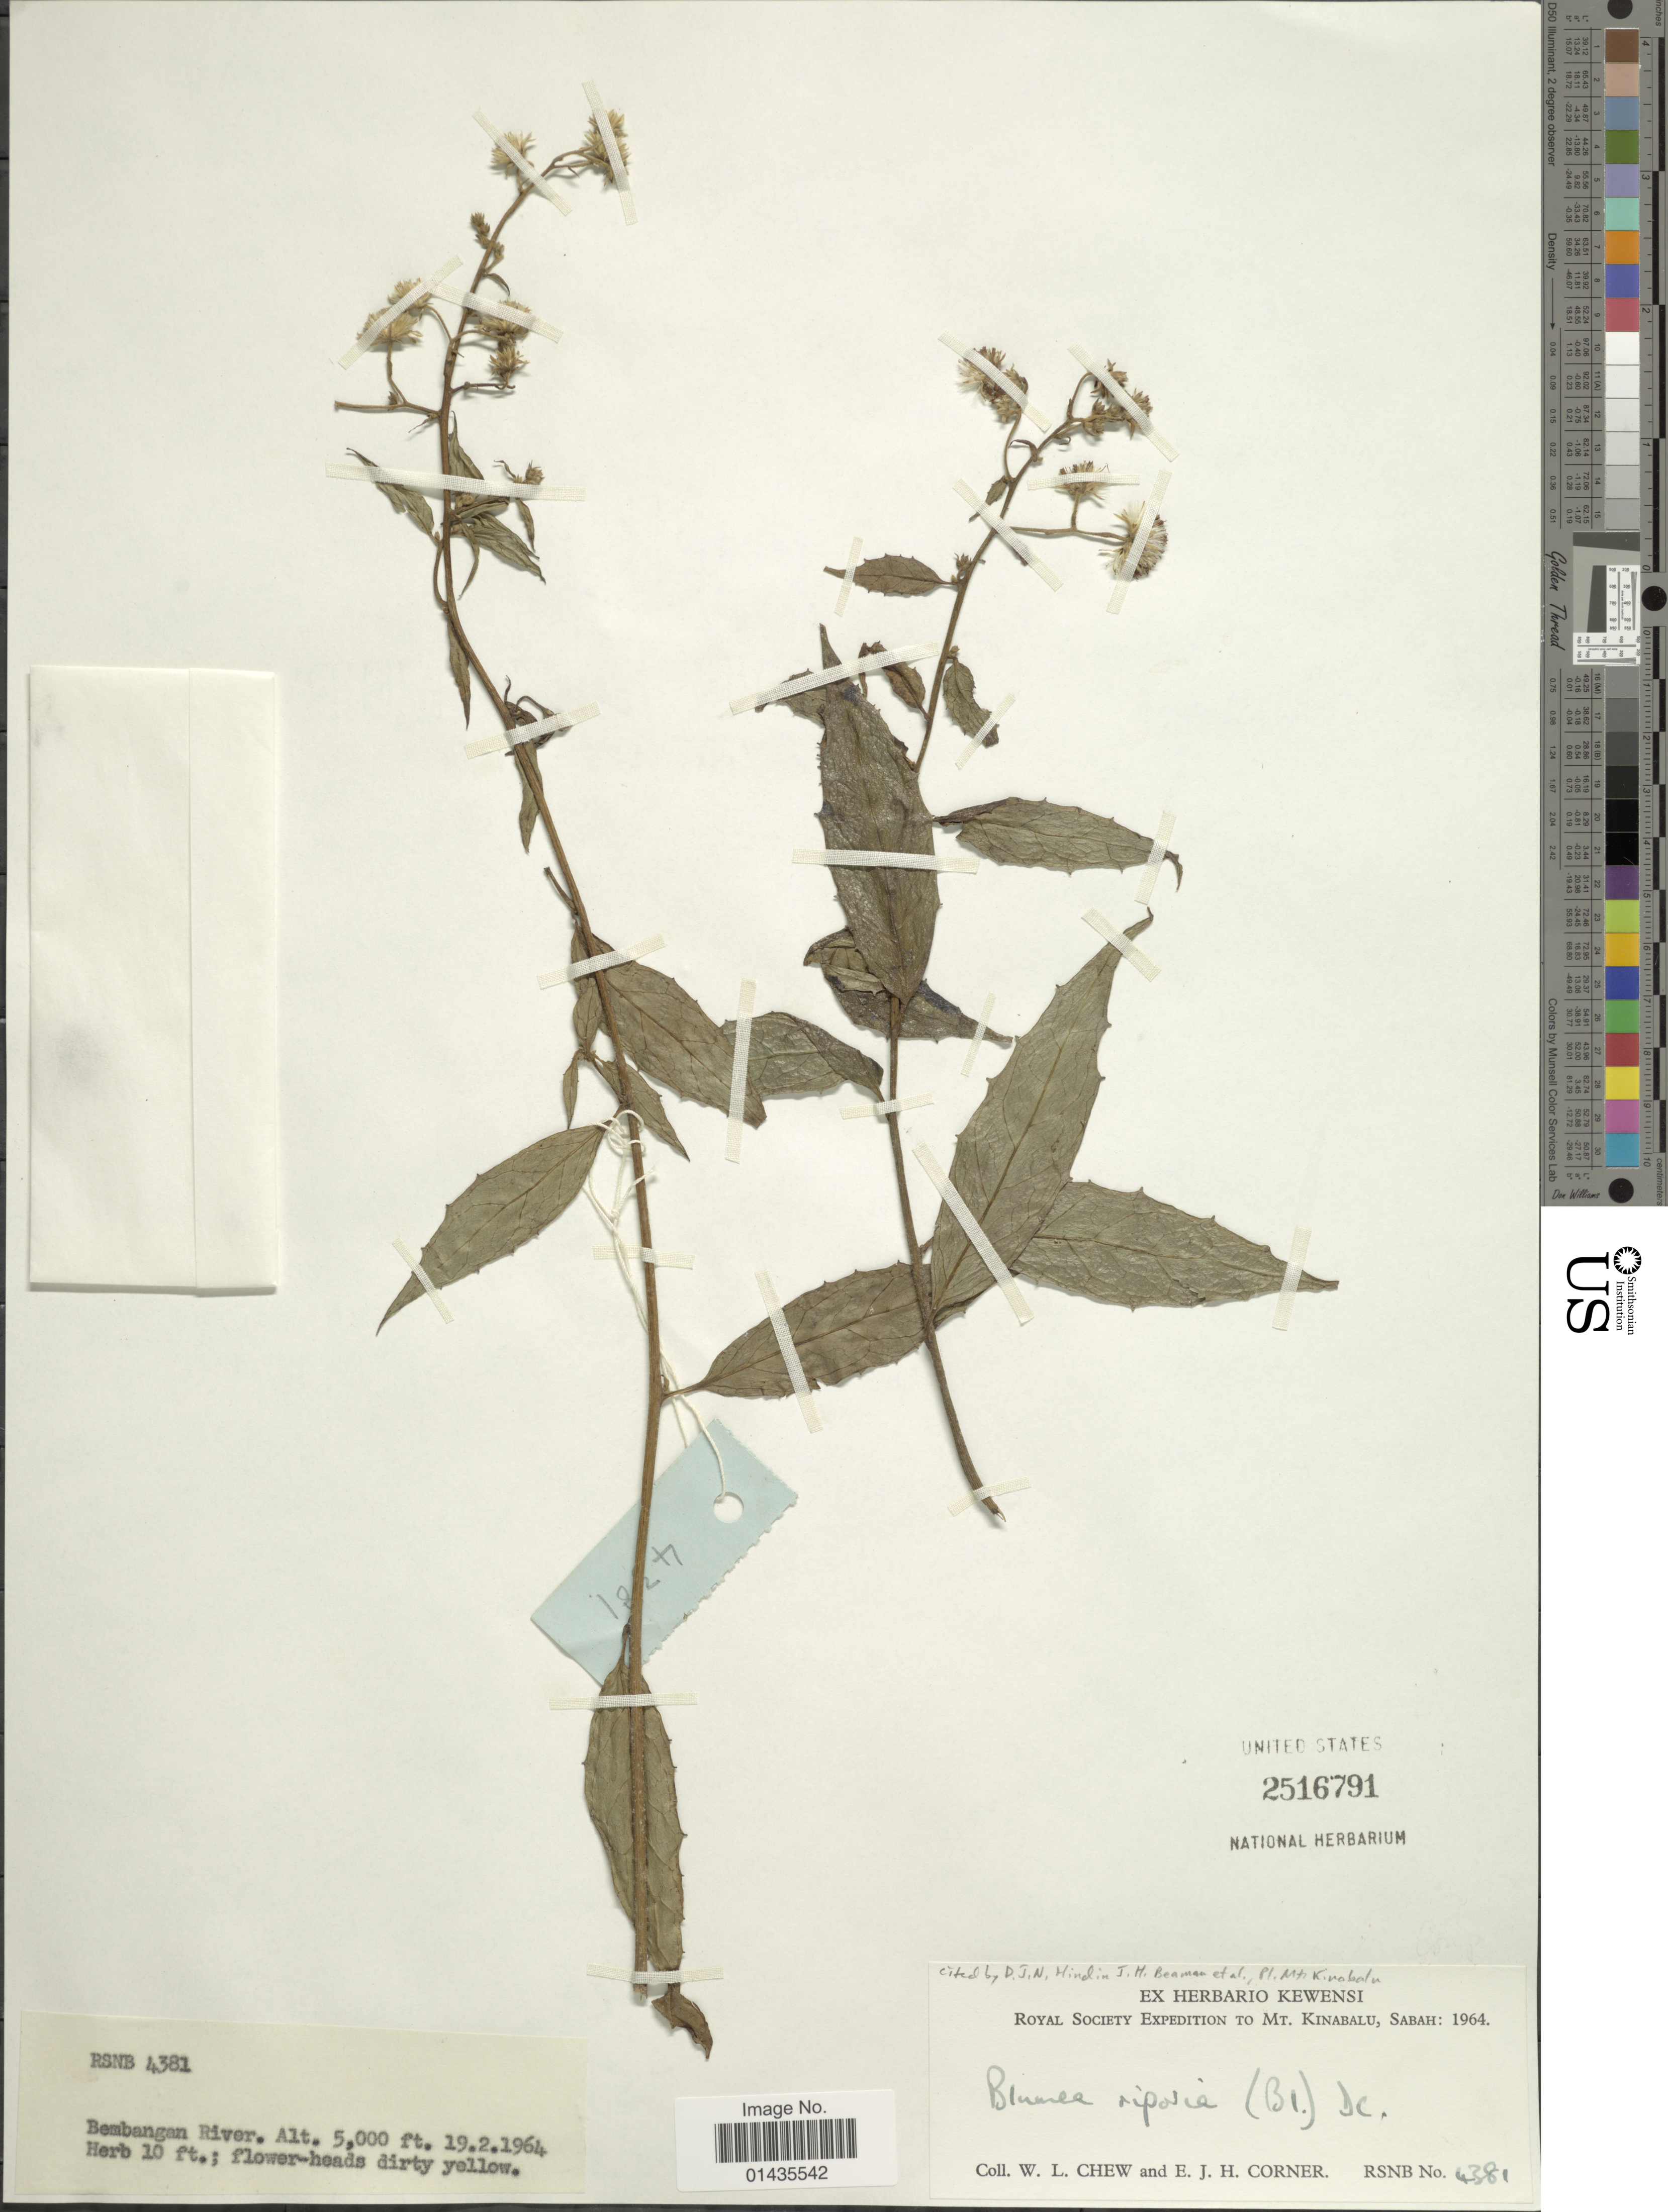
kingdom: Plantae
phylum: Tracheophyta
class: Magnoliopsida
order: Asterales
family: Asteraceae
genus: Blumea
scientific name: Blumea riparia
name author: (Blume) DC.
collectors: W. Chew & E. Corner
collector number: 4381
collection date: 1964-02-19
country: Malaysia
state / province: Sabah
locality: Royal Society, Mt. Kinabalu, Bembangan River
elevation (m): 1524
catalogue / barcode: US 2516791